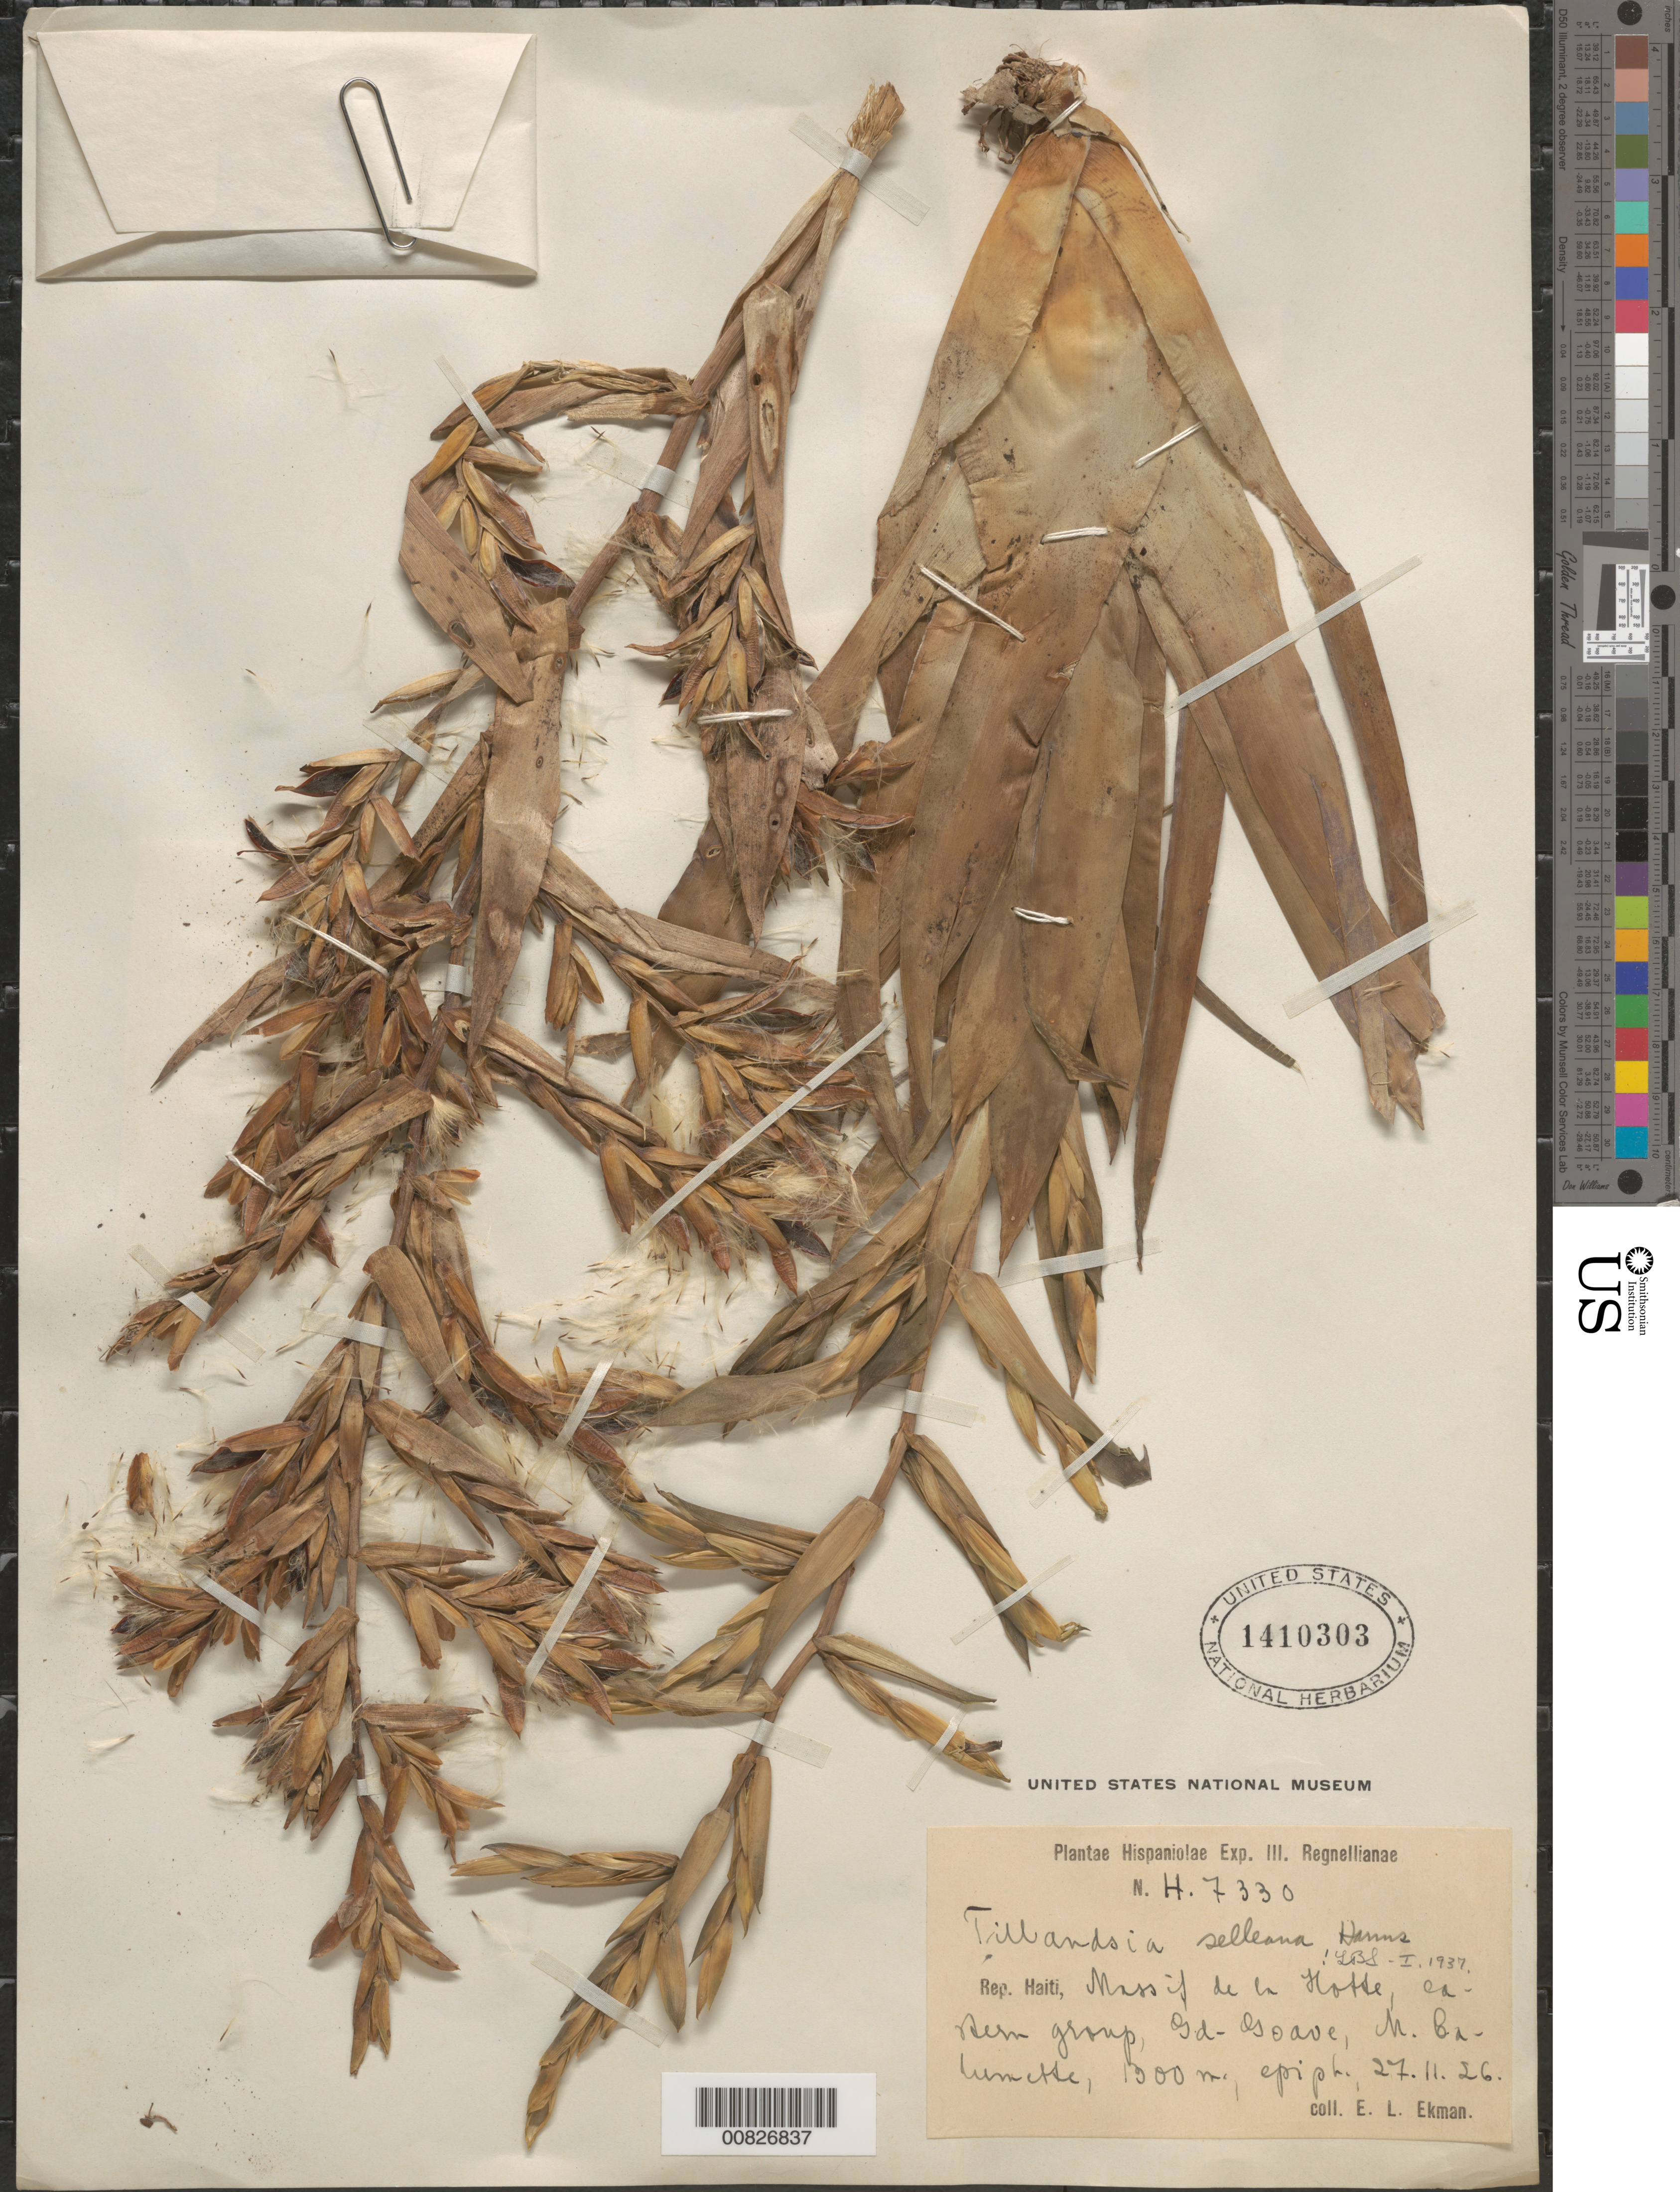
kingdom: Plantae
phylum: Tracheophyta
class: Liliopsida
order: Poales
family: Bromeliaceae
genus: Tillandsia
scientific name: Tillandsia selleana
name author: Harms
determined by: Smith, Lyman B., (US), NMNH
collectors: E. L. Ekman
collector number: H 7330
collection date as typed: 27 Nov 1926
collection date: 1926-11-27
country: Haiti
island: Hispaniola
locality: Massif de la Hotte, "cardem group", Gd-Goave, M. Calumette.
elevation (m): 1300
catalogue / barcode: US 1410303